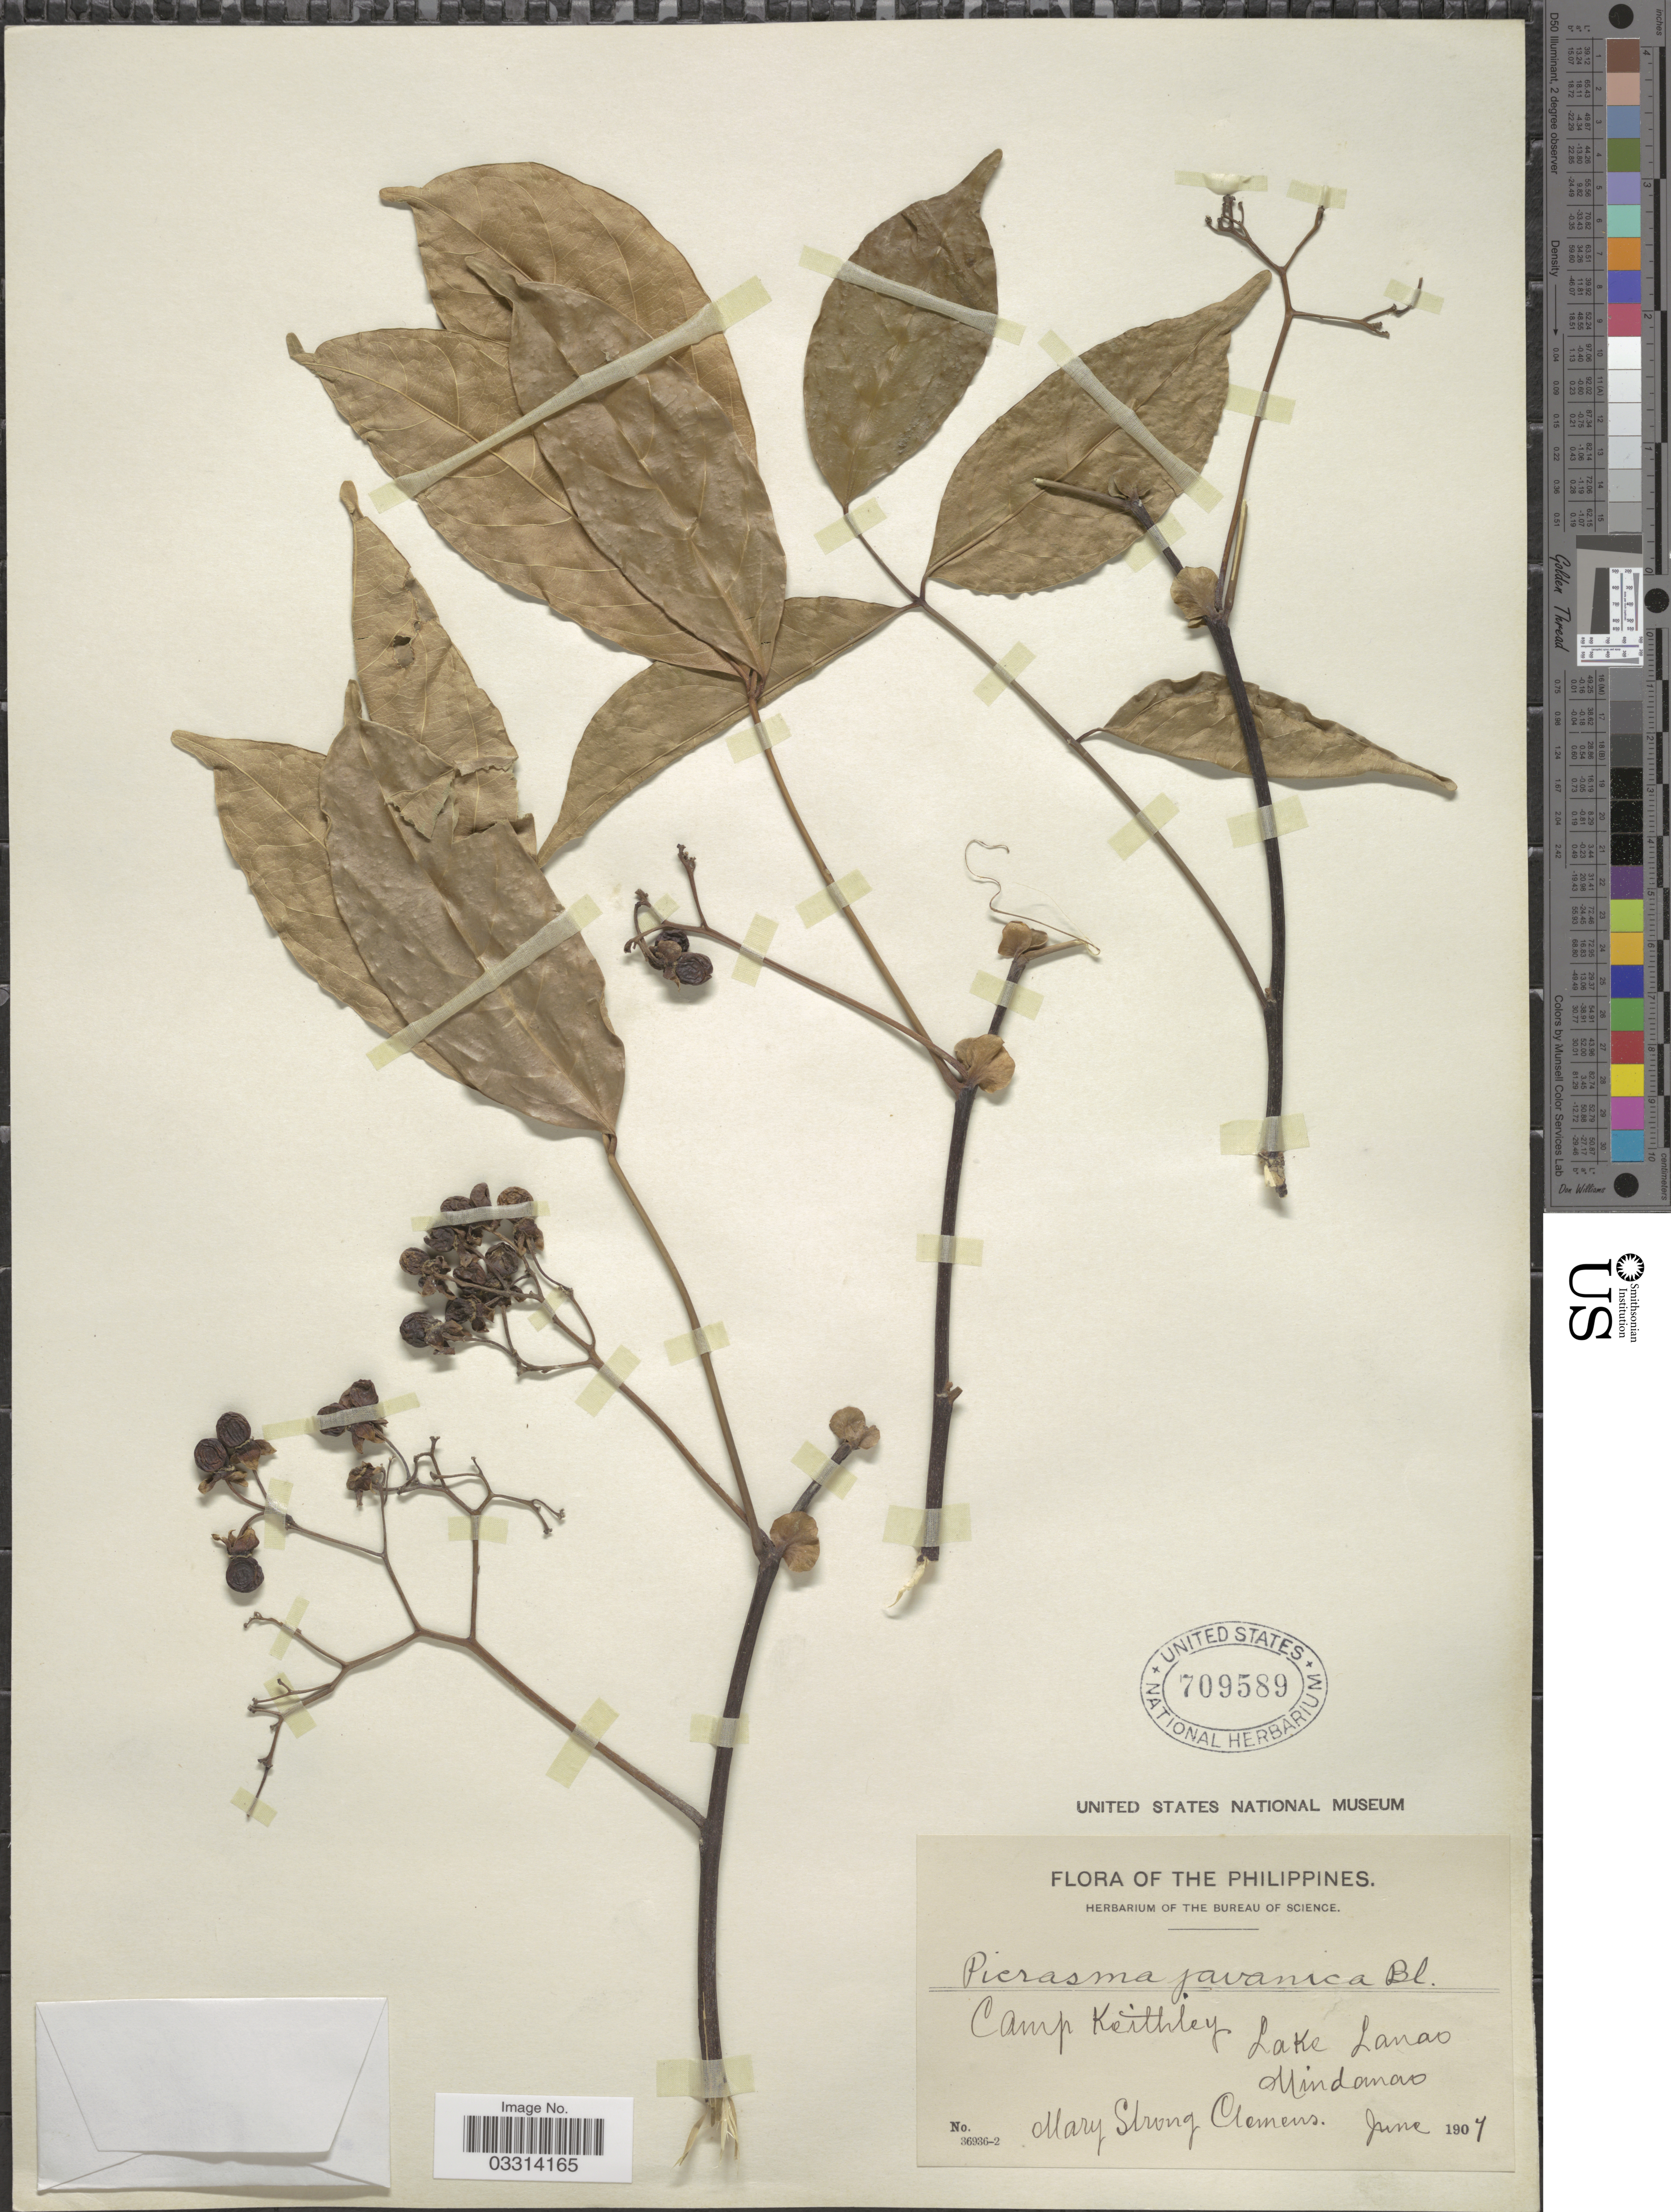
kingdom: Plantae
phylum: Tracheophyta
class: Magnoliopsida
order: Sapindales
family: Simaroubaceae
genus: Picrasma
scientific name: Picrasma javanica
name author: Blume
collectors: M. S. Clemens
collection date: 1907-06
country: Philippines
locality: Camp Keithley, Lake Lanao, Mindanao.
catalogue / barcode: US 709589